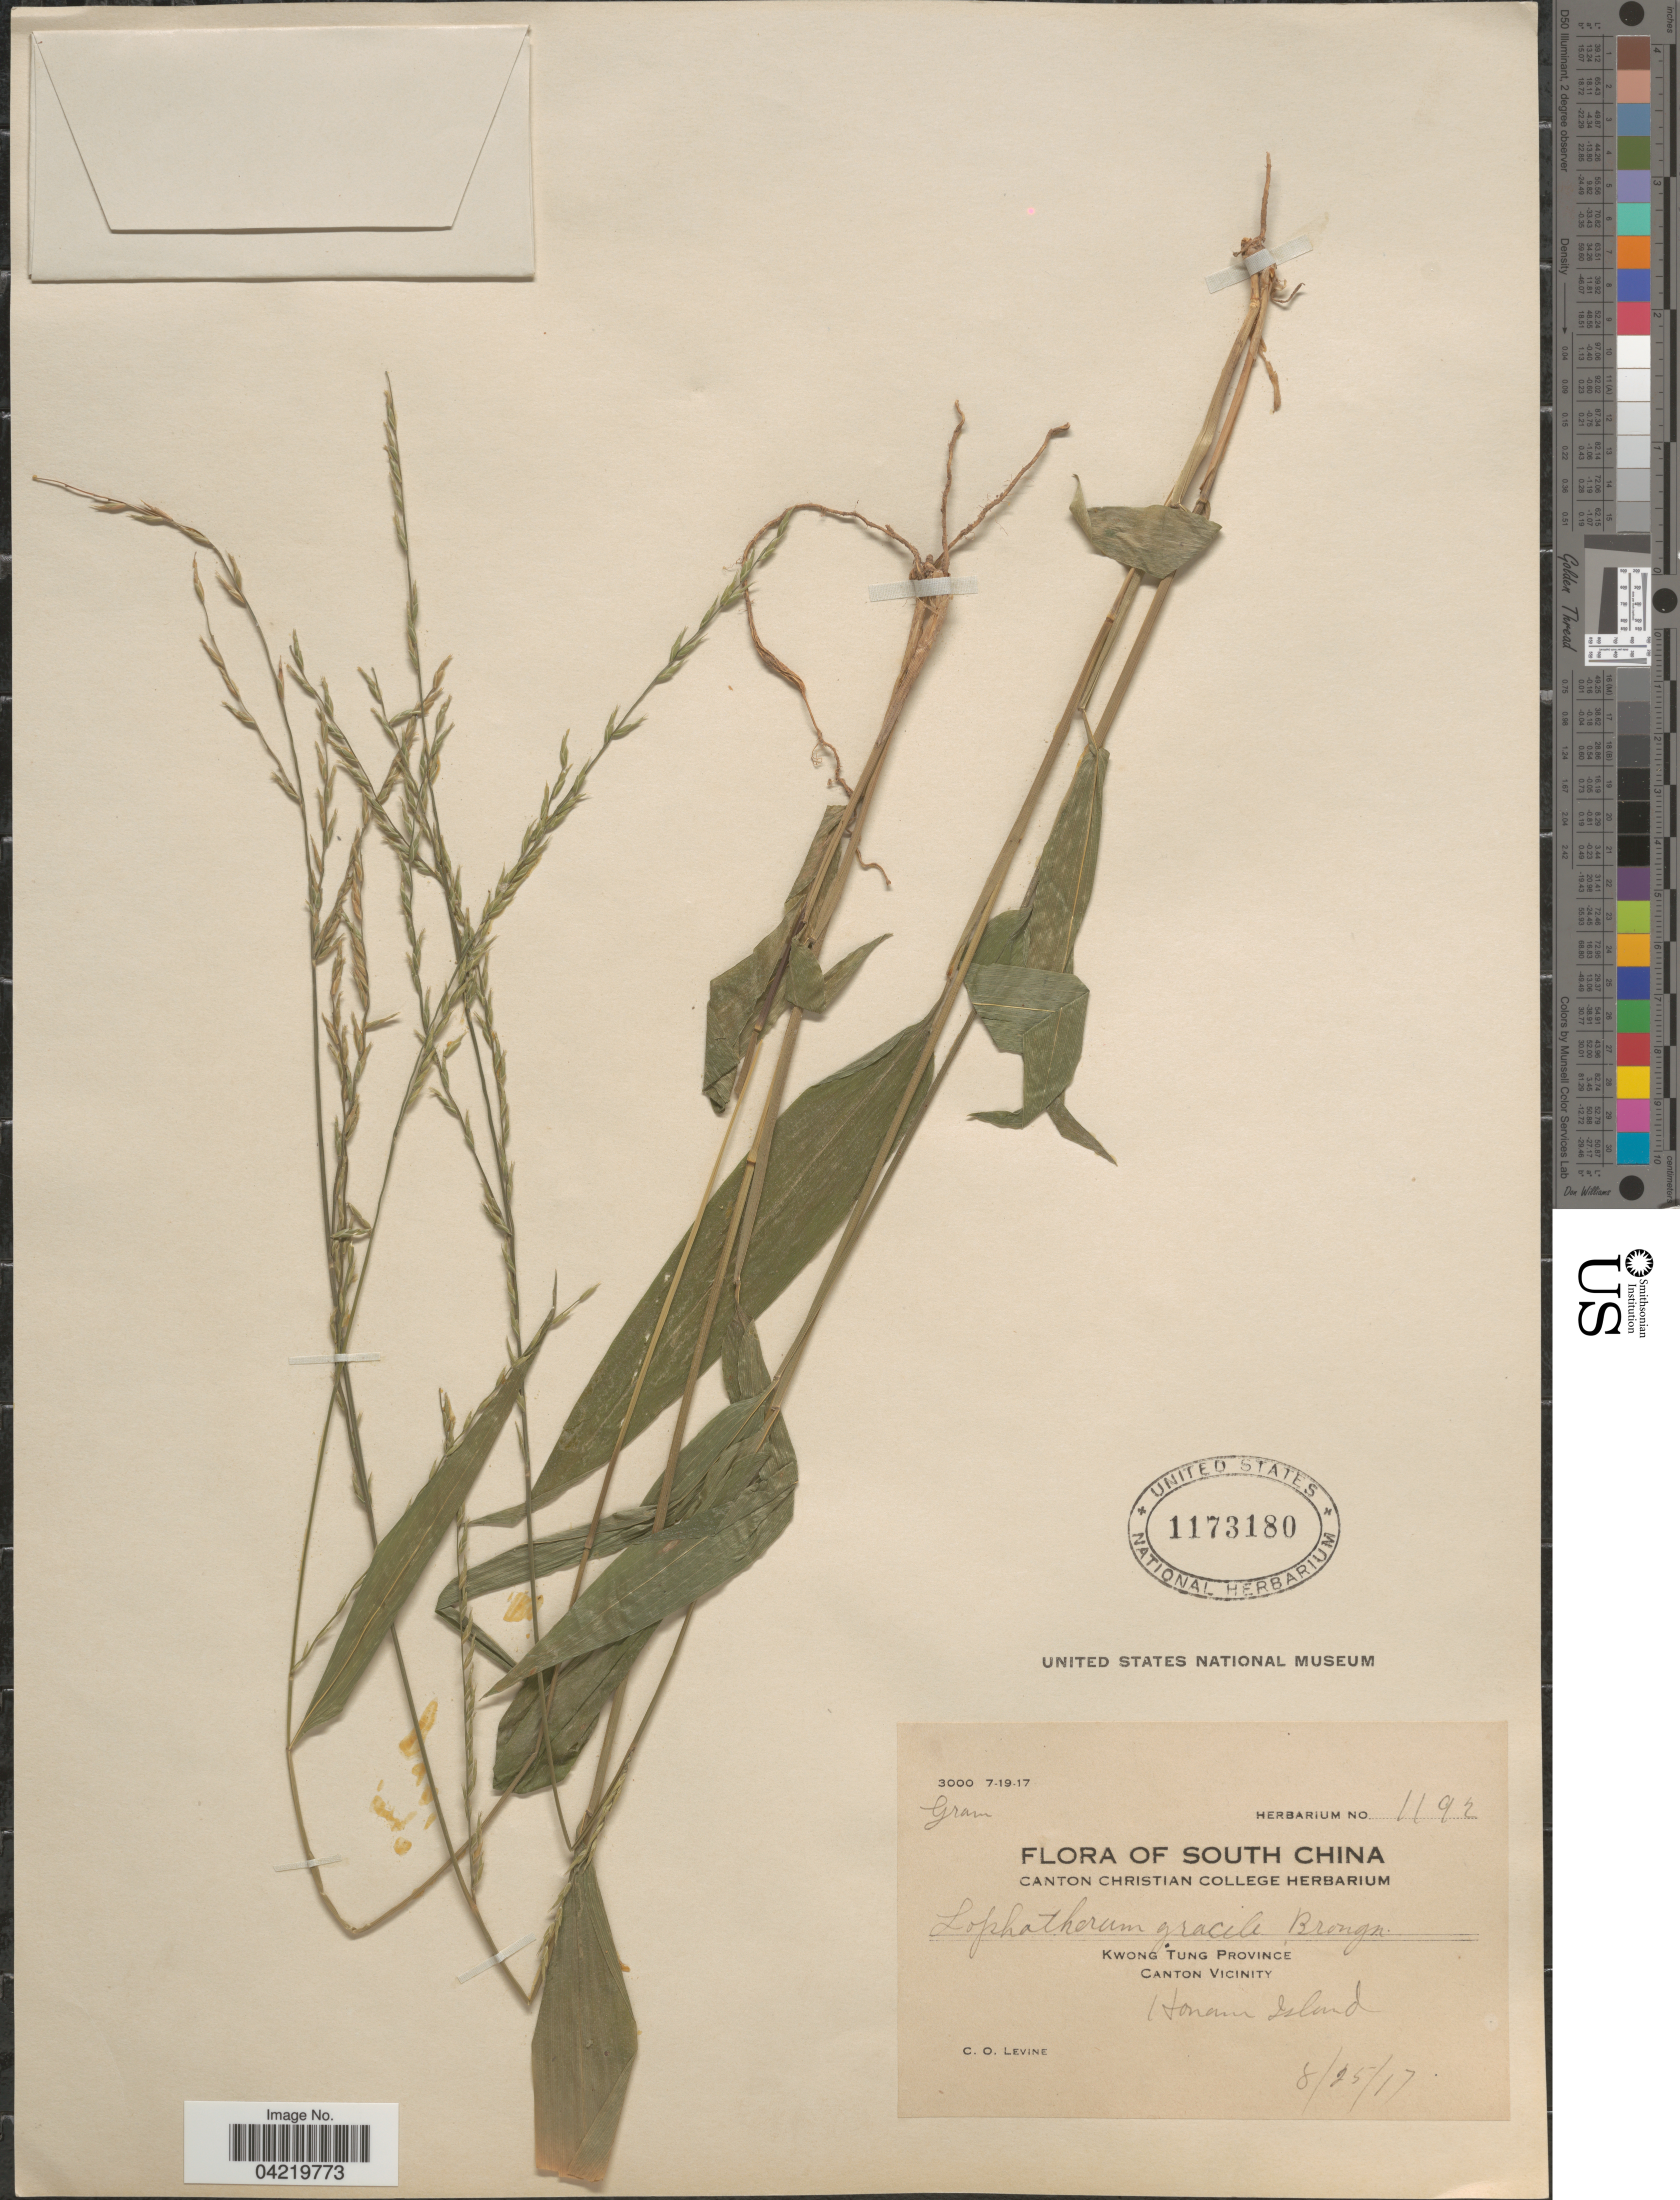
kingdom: Plantae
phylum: Tracheophyta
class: Liliopsida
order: Poales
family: Poaceae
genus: Lophatherum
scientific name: Lophatherum gracile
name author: Brongn.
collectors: C. O. Levine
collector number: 1192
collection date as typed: Transcribed d/m/y: 25/8/17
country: China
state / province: Guangdong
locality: South China. Kwong Tung Province. Canton Vicinity. Honam Island.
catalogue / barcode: US 1173180